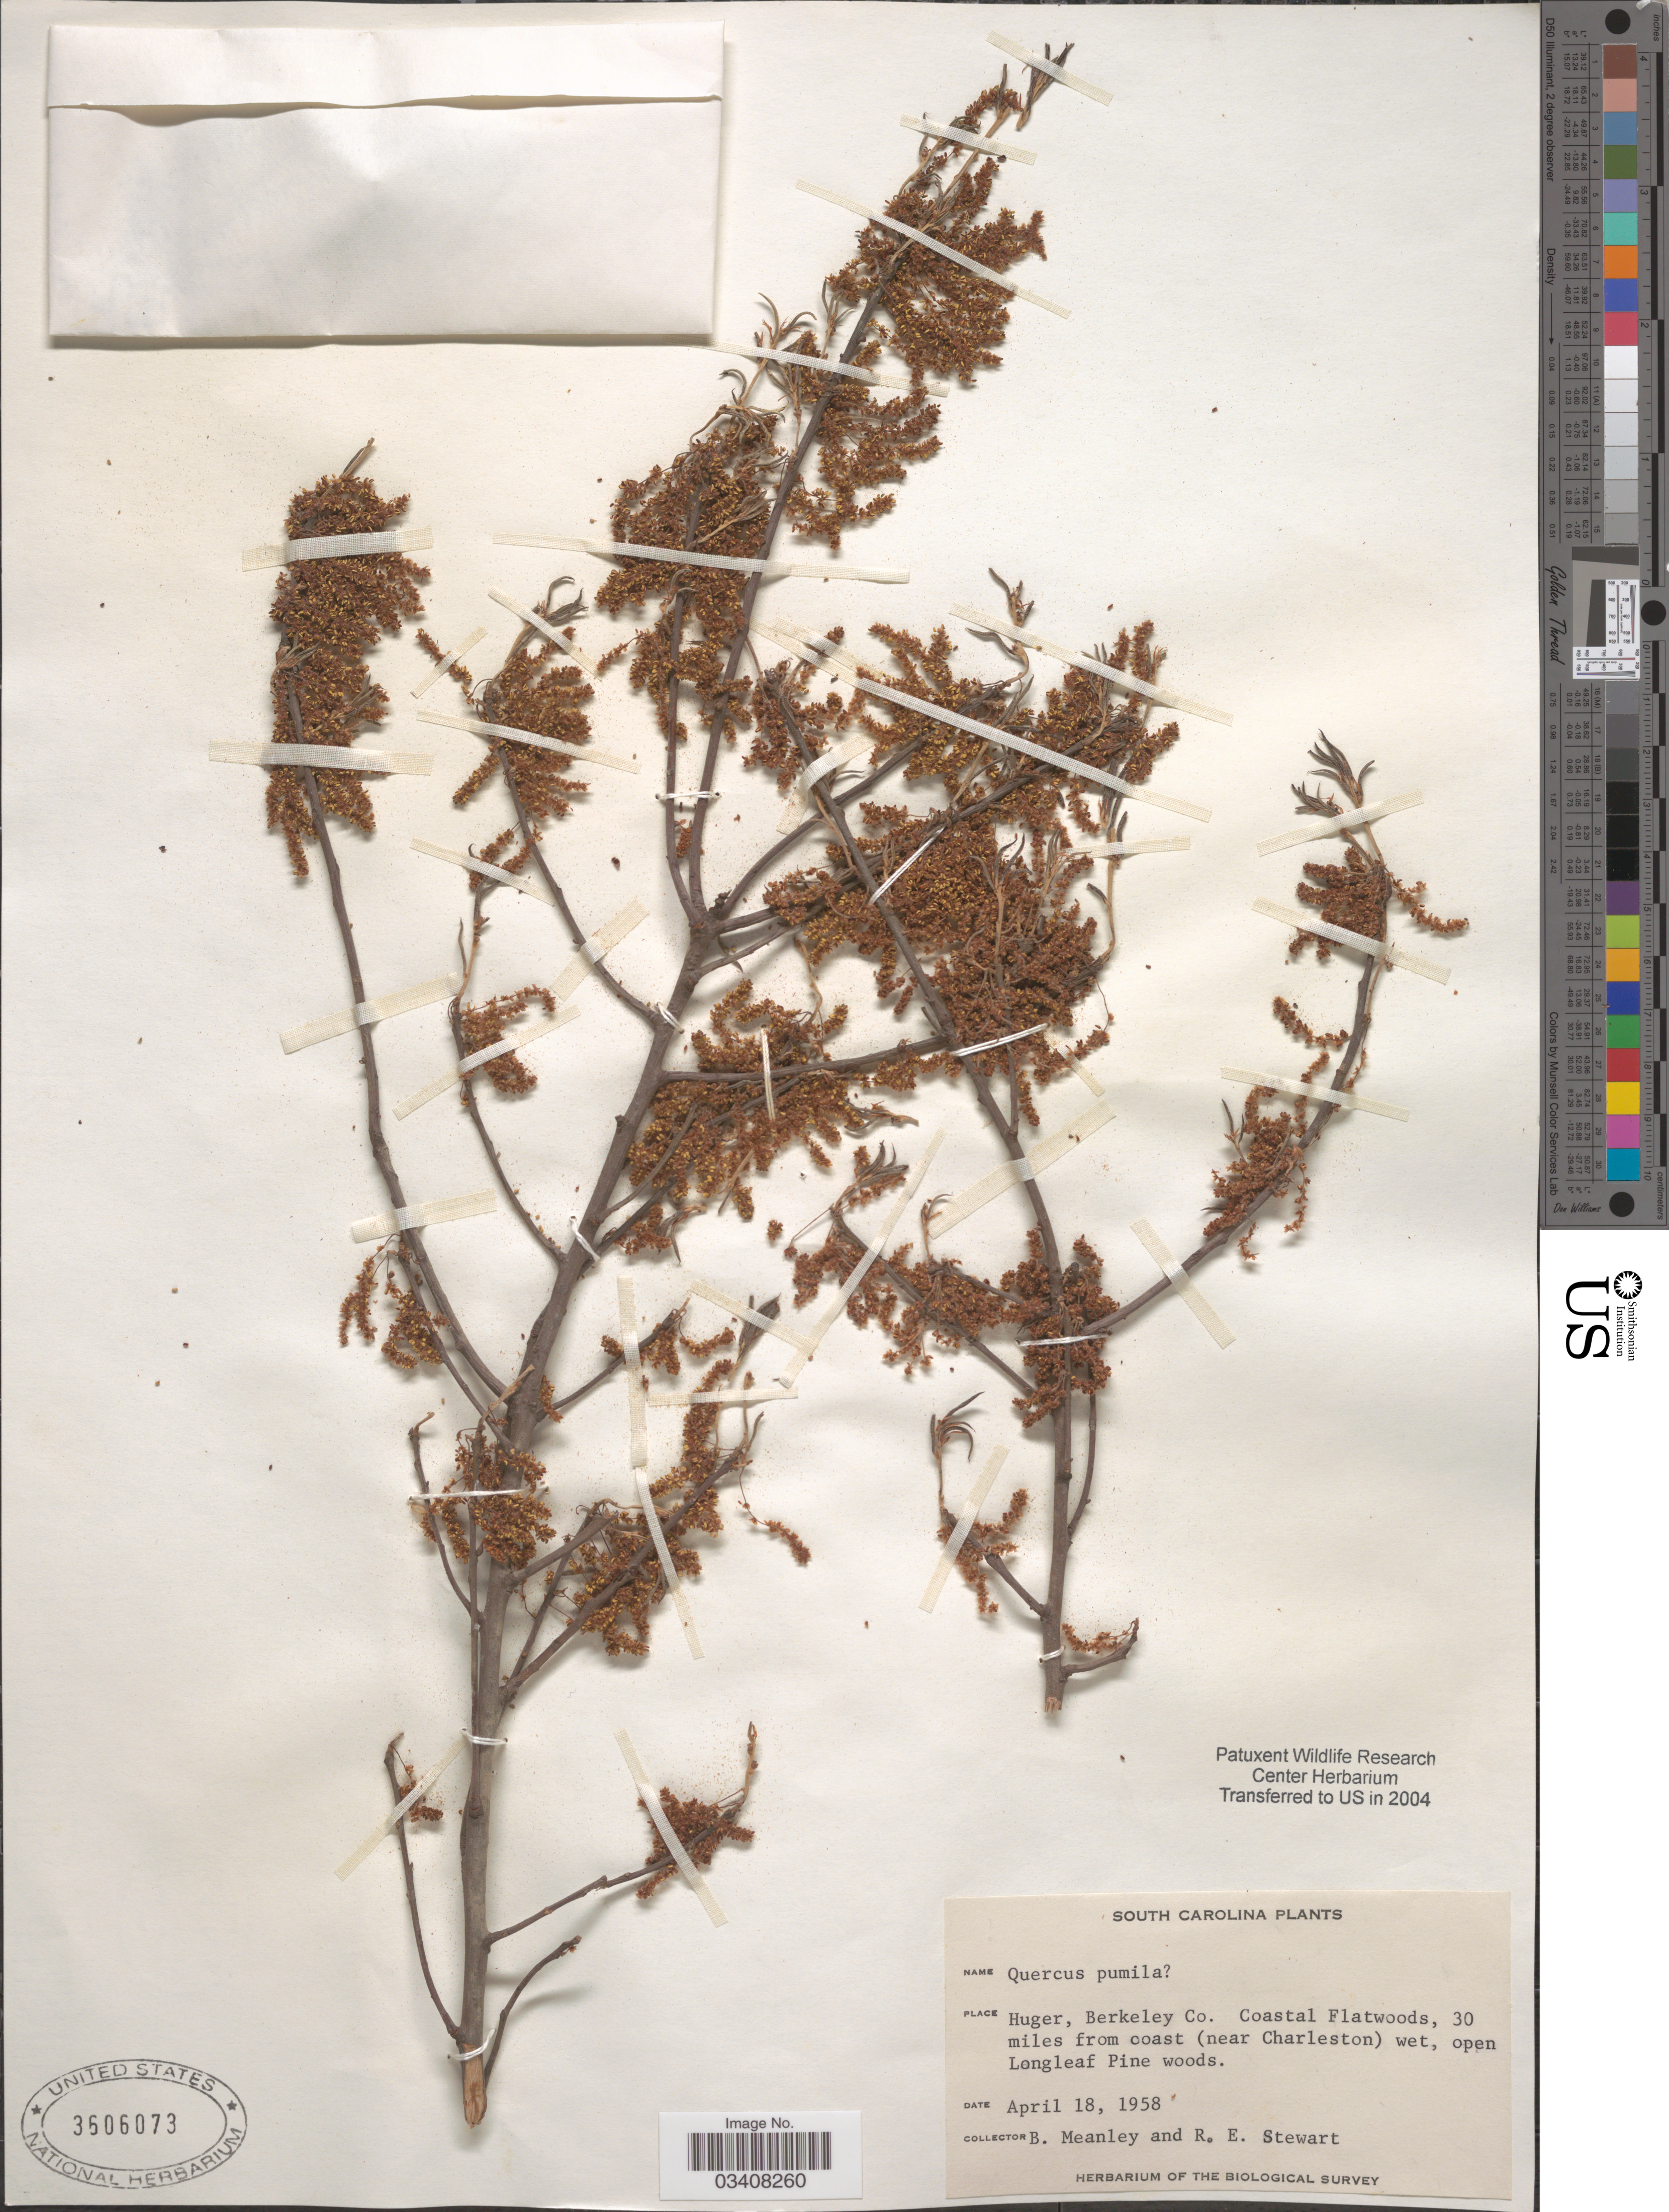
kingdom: Plantae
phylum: Tracheophyta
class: Magnoliopsida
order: Fagales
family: Fagaceae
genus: Quercus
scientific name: Quercus pumila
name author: Walter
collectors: B. Meanley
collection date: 1958-04-18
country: United States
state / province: South Carolina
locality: Huger. Berkeley Co. Coastal Flatwoods, 30 miles from coast (near Charleston) wet, open Longleaf Pine woods.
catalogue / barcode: US 3606073